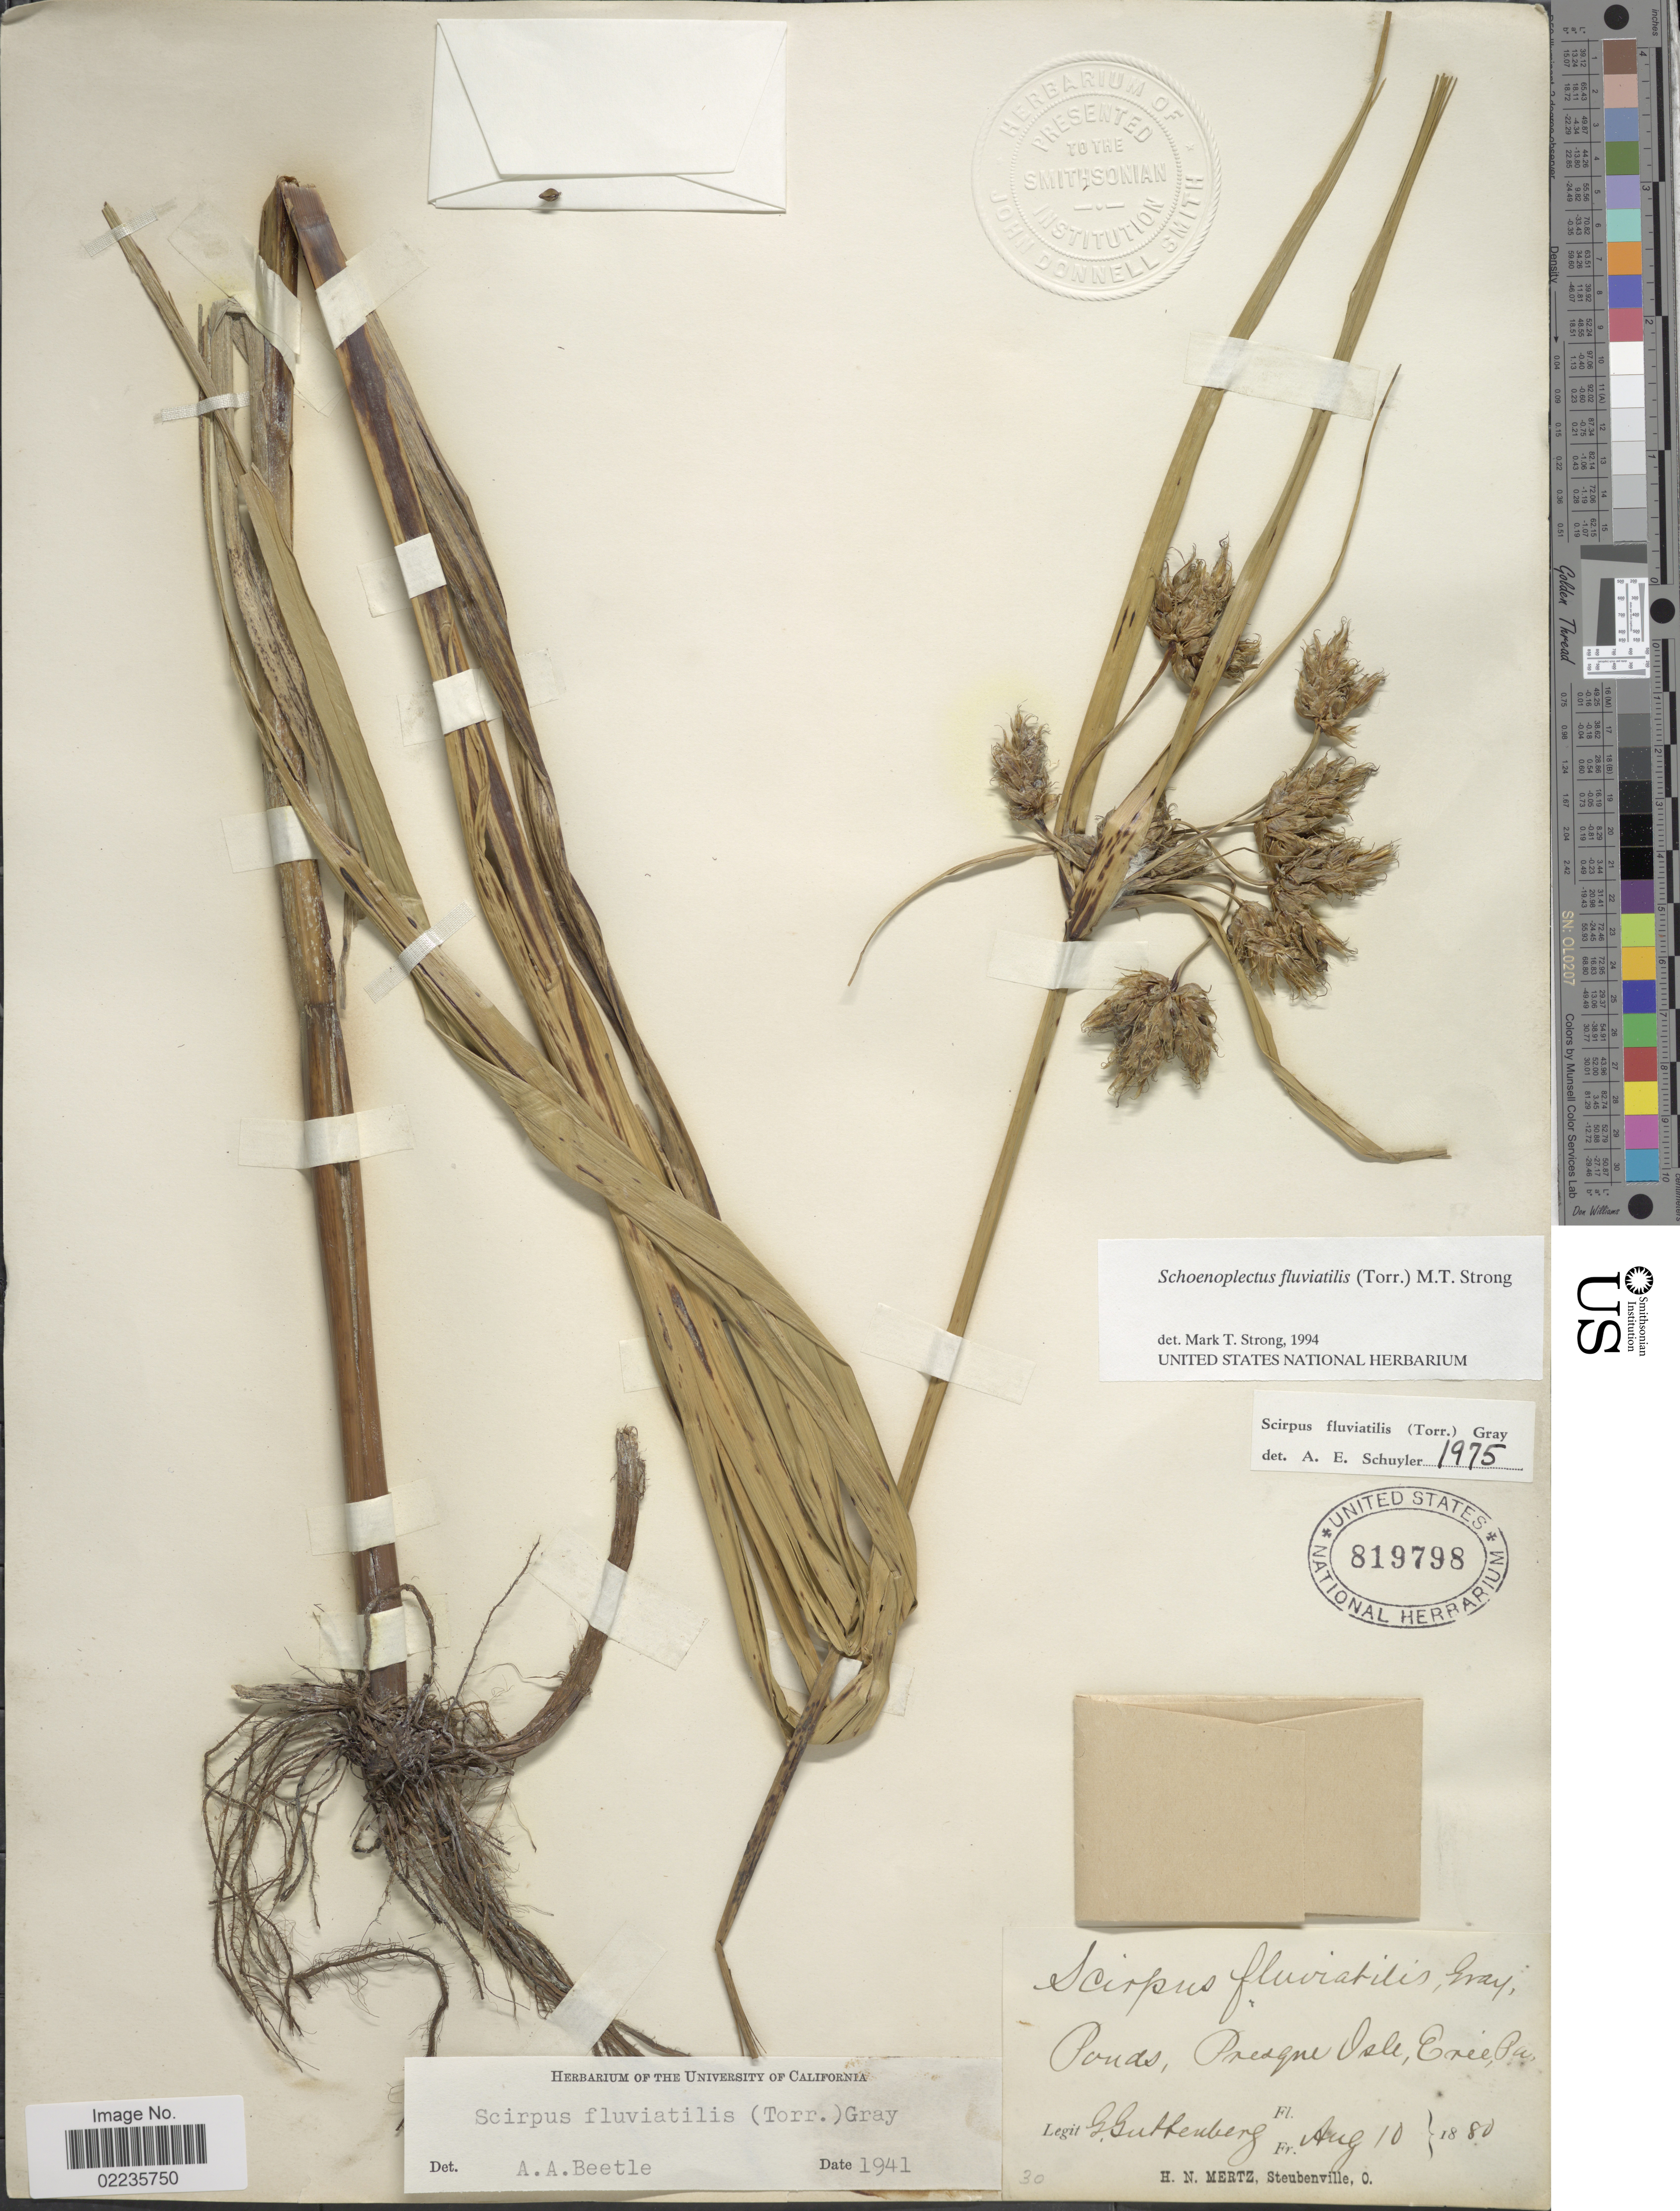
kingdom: Plantae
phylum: Tracheophyta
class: Liliopsida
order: Poales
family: Cyperaceae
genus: Bolboschoenus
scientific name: Bolboschoenus fluviatilis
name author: (Torr.) Soják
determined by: Strong, M. T., (US), Smithsonian Institution - National Museum of Natural History (UNITED STATES)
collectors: G. Guttenberg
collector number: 30?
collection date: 1880-08-10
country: United States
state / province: Pennsylvania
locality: Ponds, Presque Isle, Erie, Pa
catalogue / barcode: US 819798